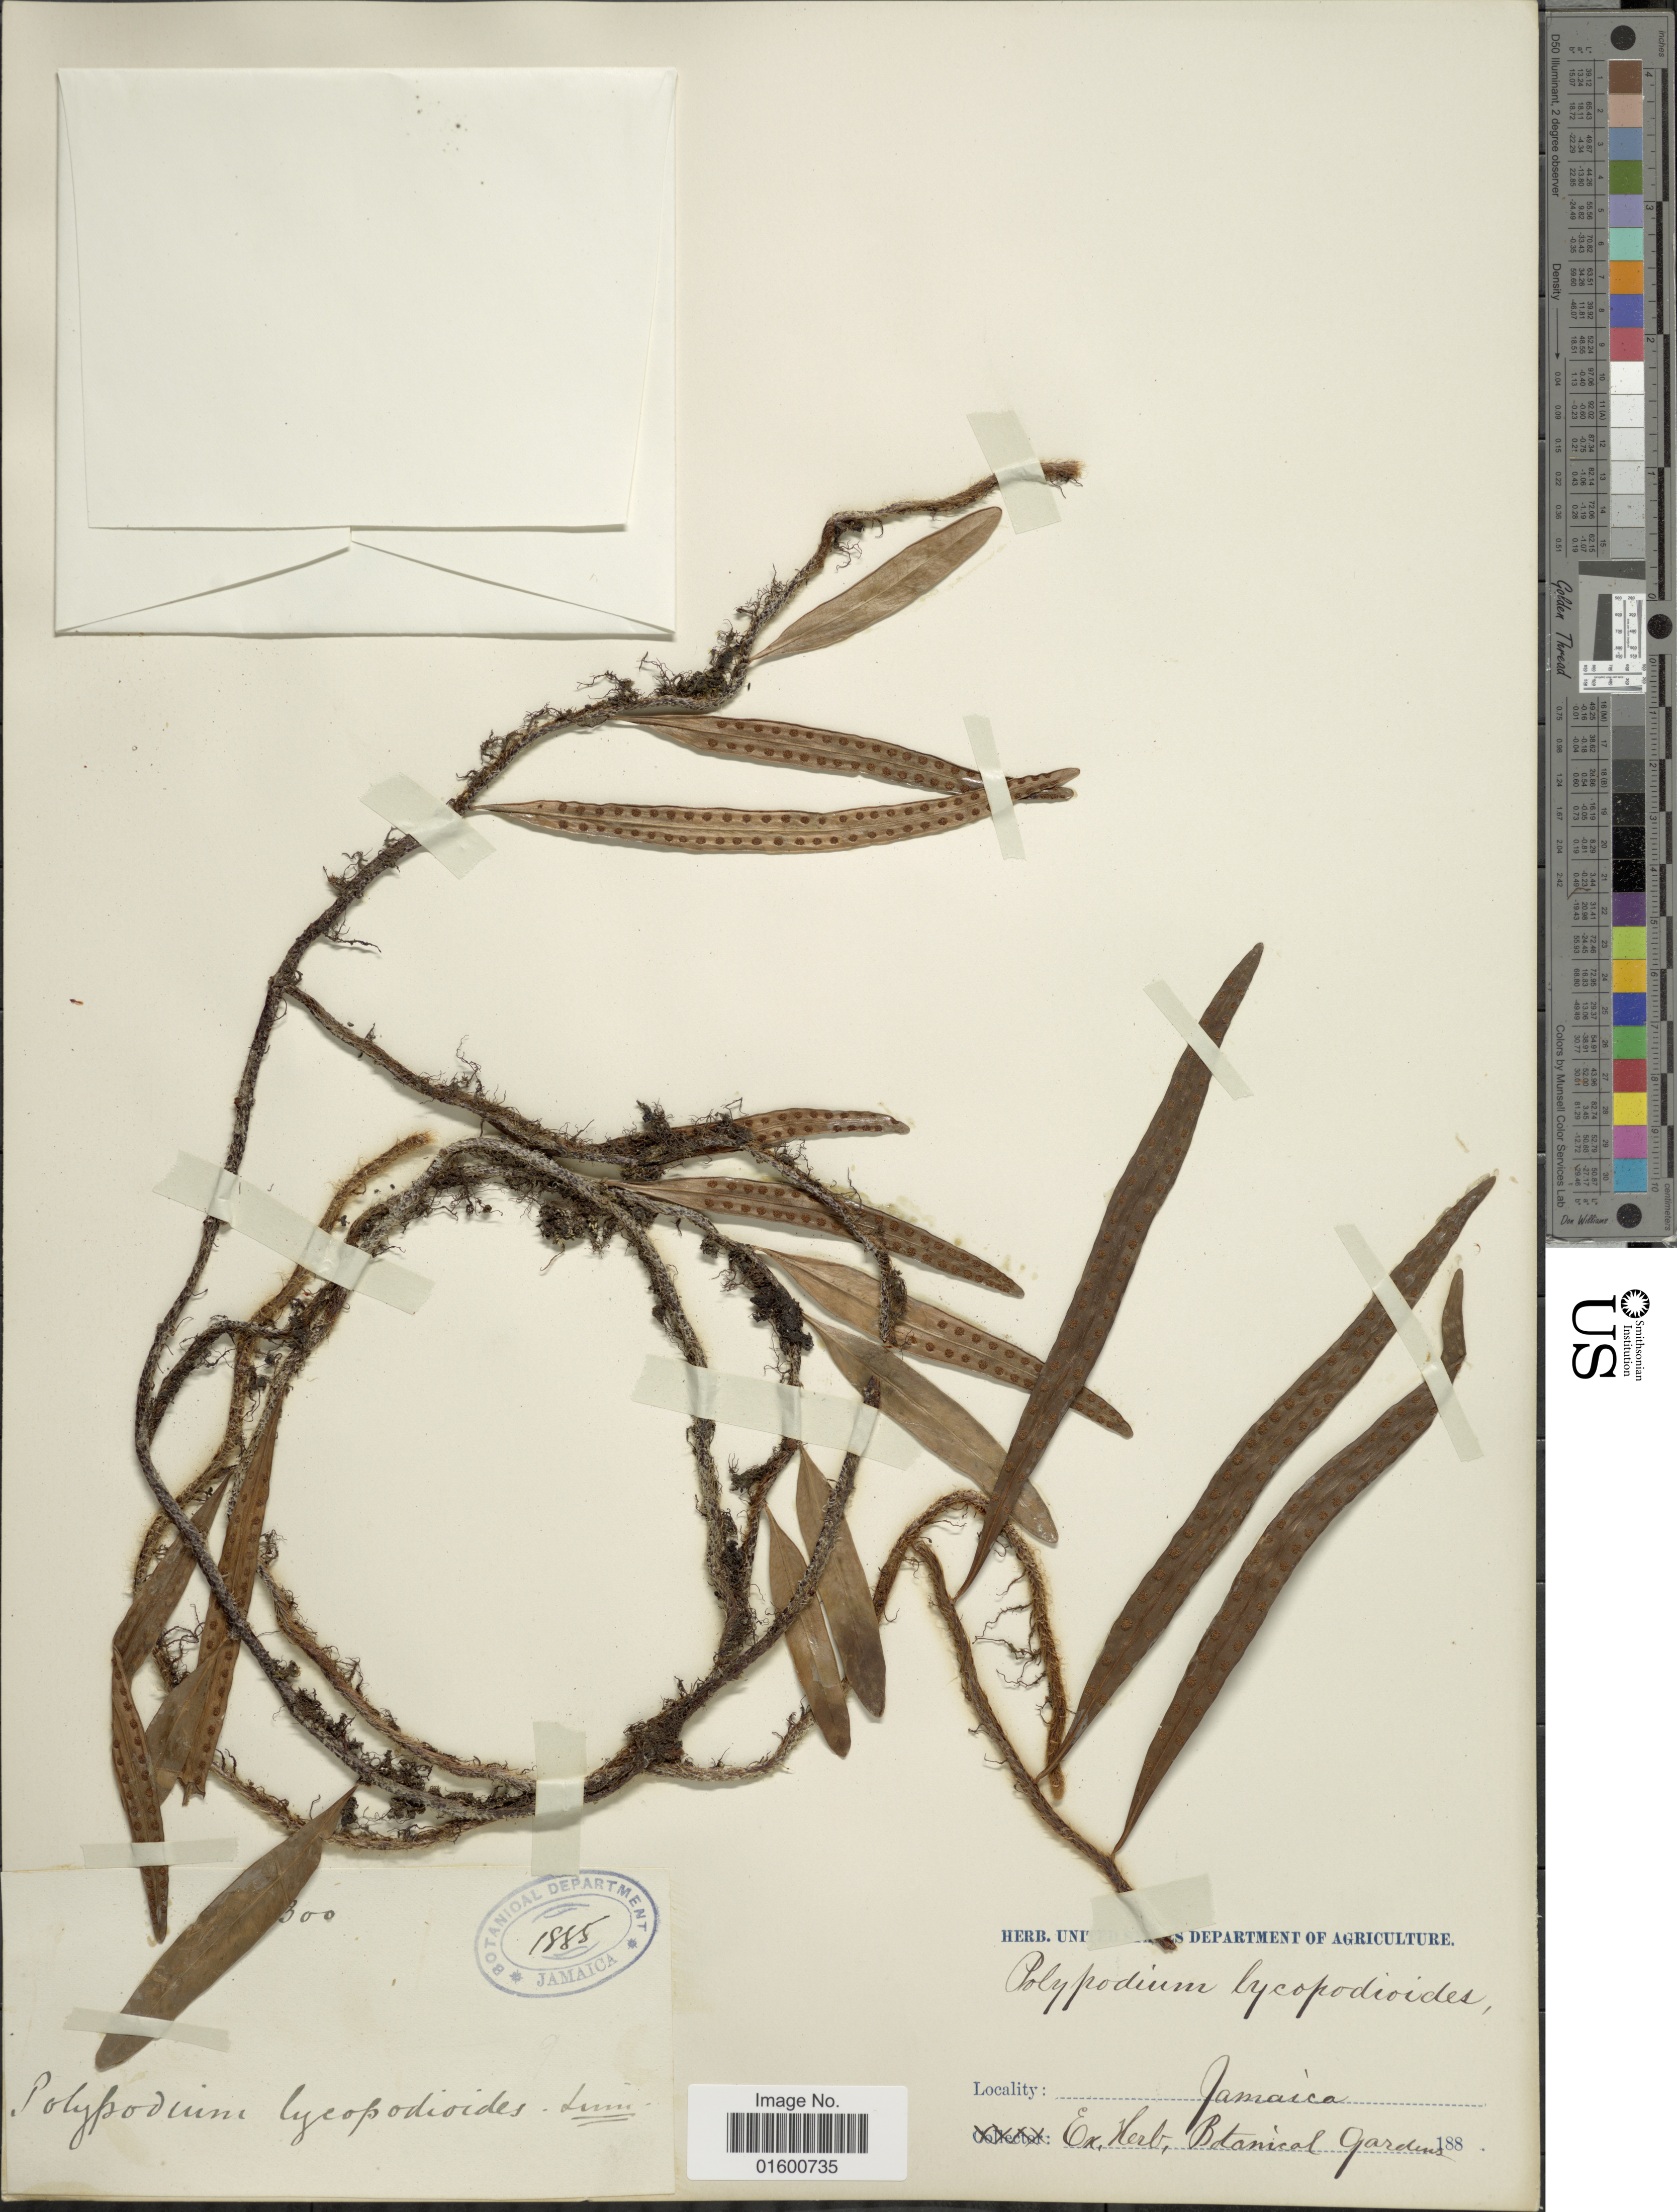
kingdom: Plantae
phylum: Tracheophyta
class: Polypodiopsida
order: Polypodiales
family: Polypodiaceae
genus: Microgramma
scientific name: Microgramma lycopodioides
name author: (L.) Copel.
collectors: Botanical Garden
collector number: !300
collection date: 1885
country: Jamaica